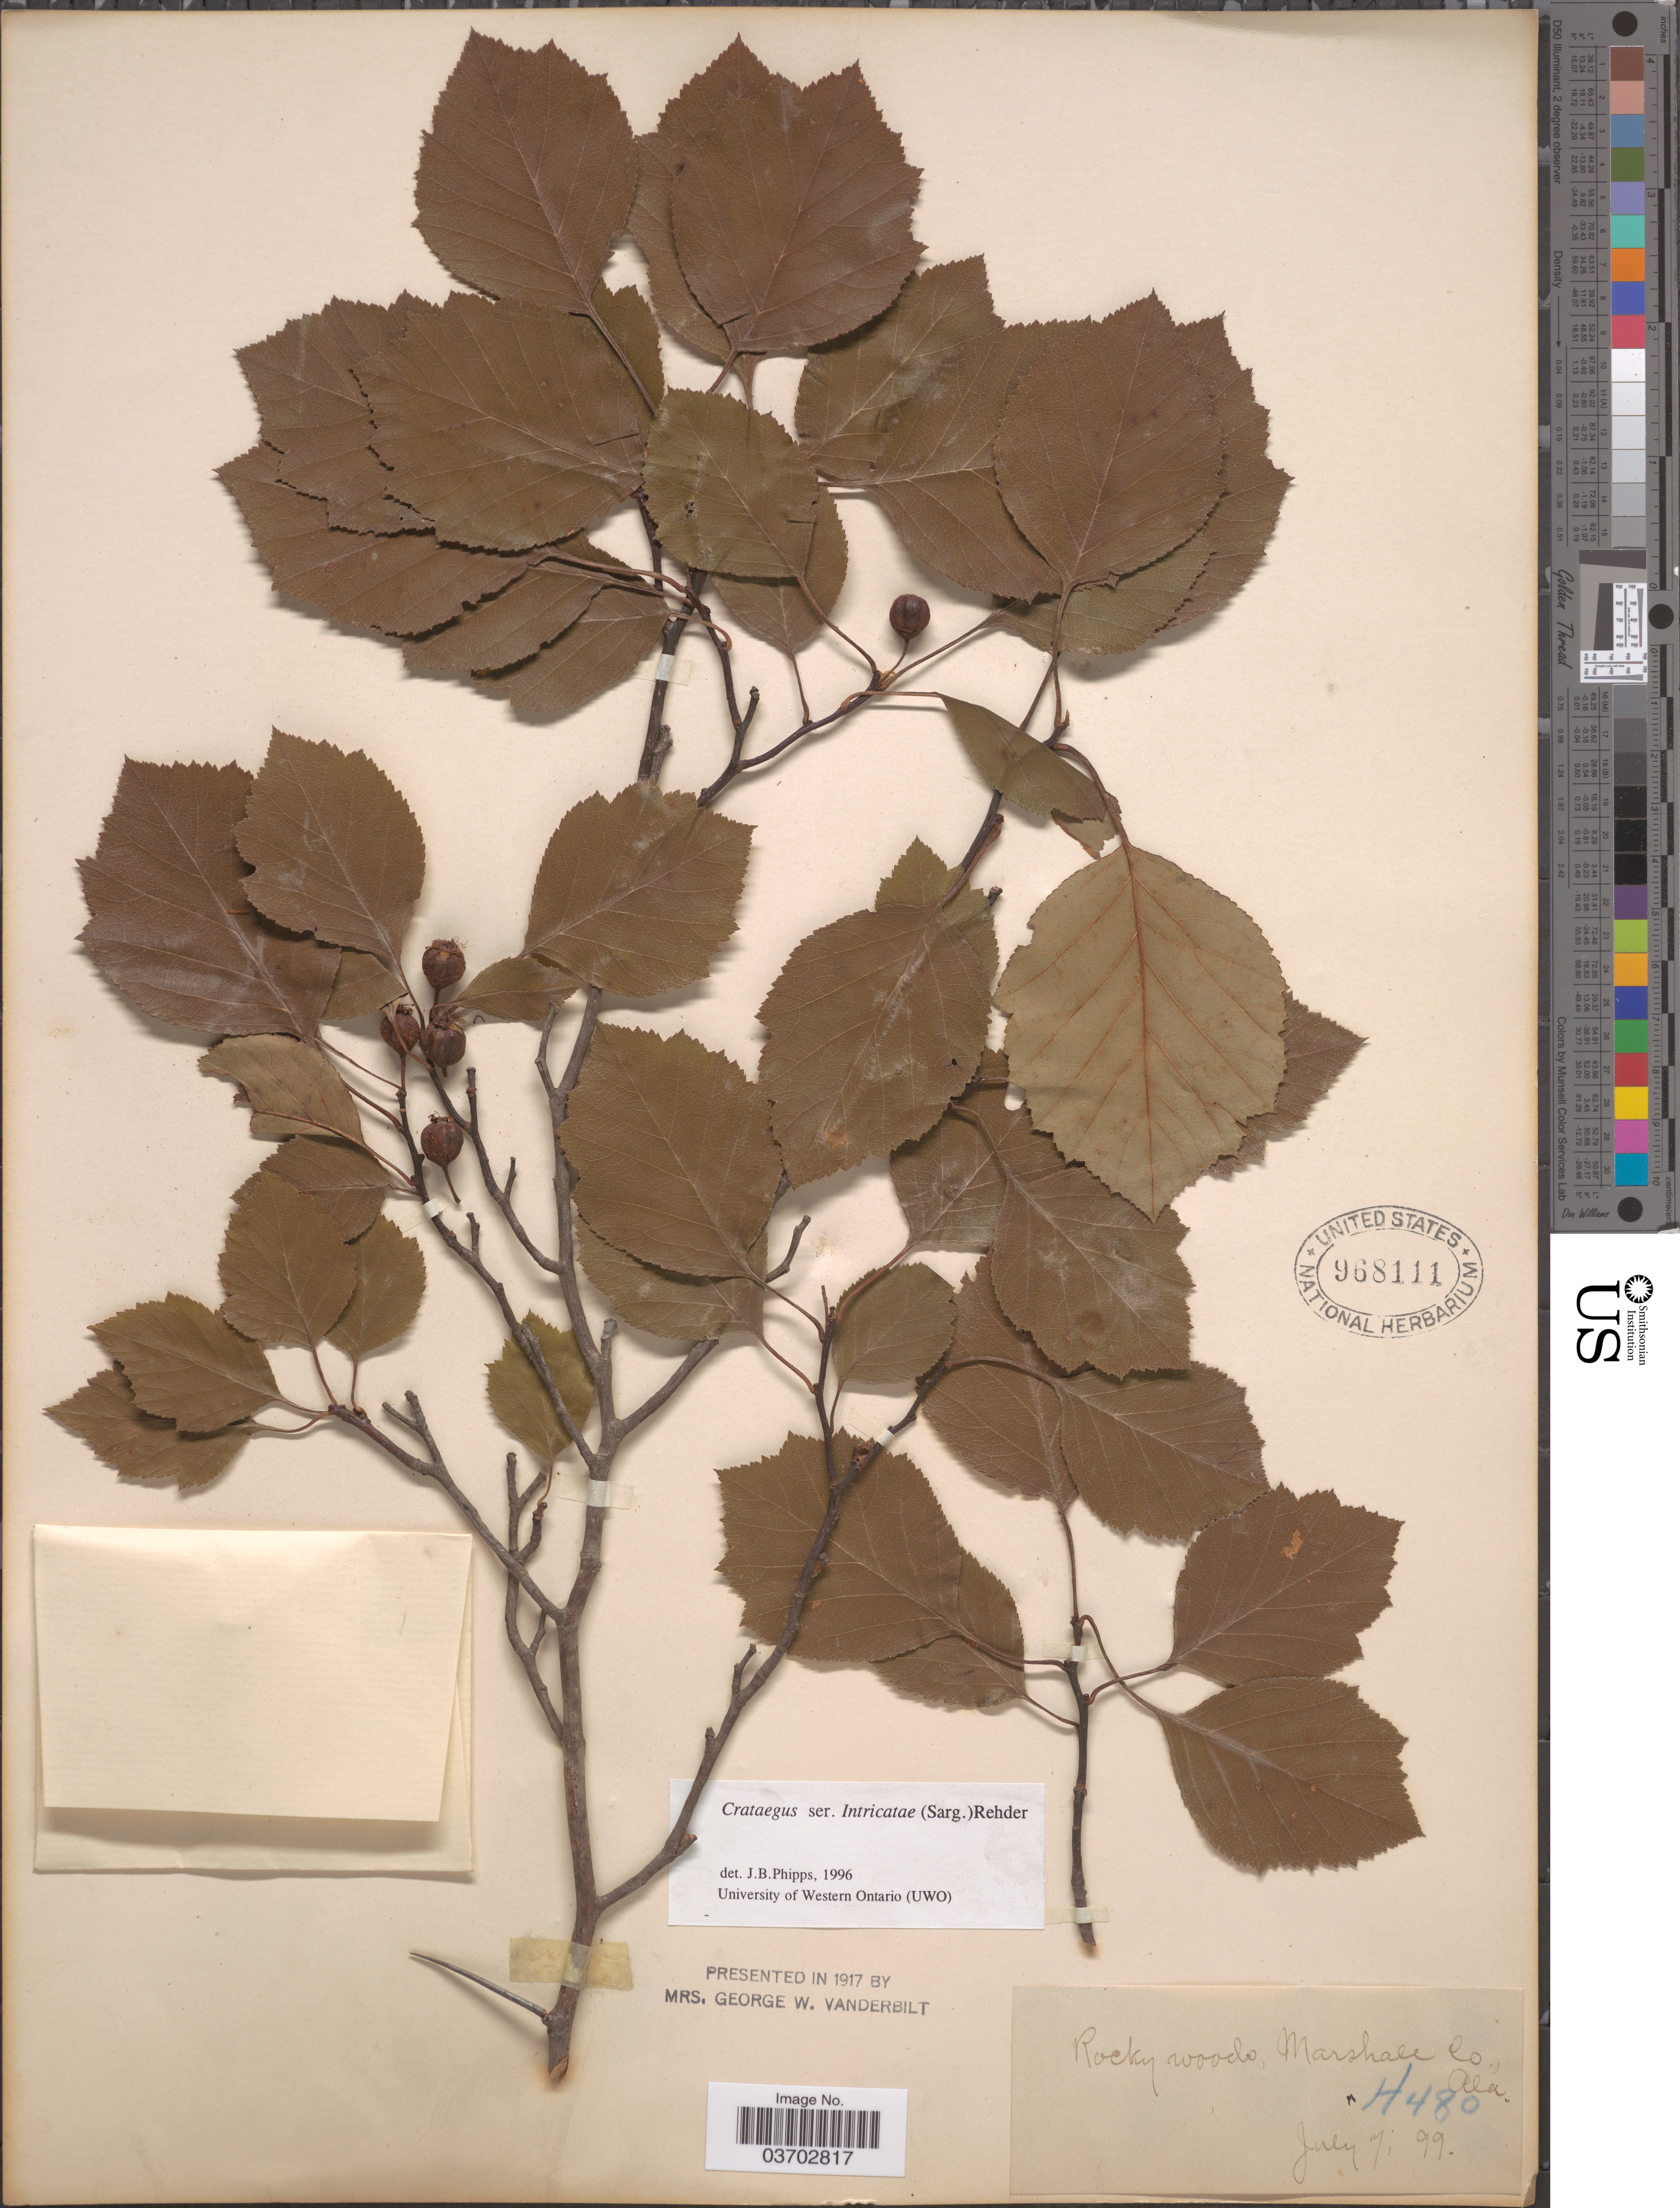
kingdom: Plantae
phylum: Tracheophyta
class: Magnoliopsida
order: Rosales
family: Rosaceae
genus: Crataegus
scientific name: Crataegus sp.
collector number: H480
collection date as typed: Transcribed d/m/y: 7/7/99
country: United States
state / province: Alabama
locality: Rocky woods, Marshall Co.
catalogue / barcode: US 968111